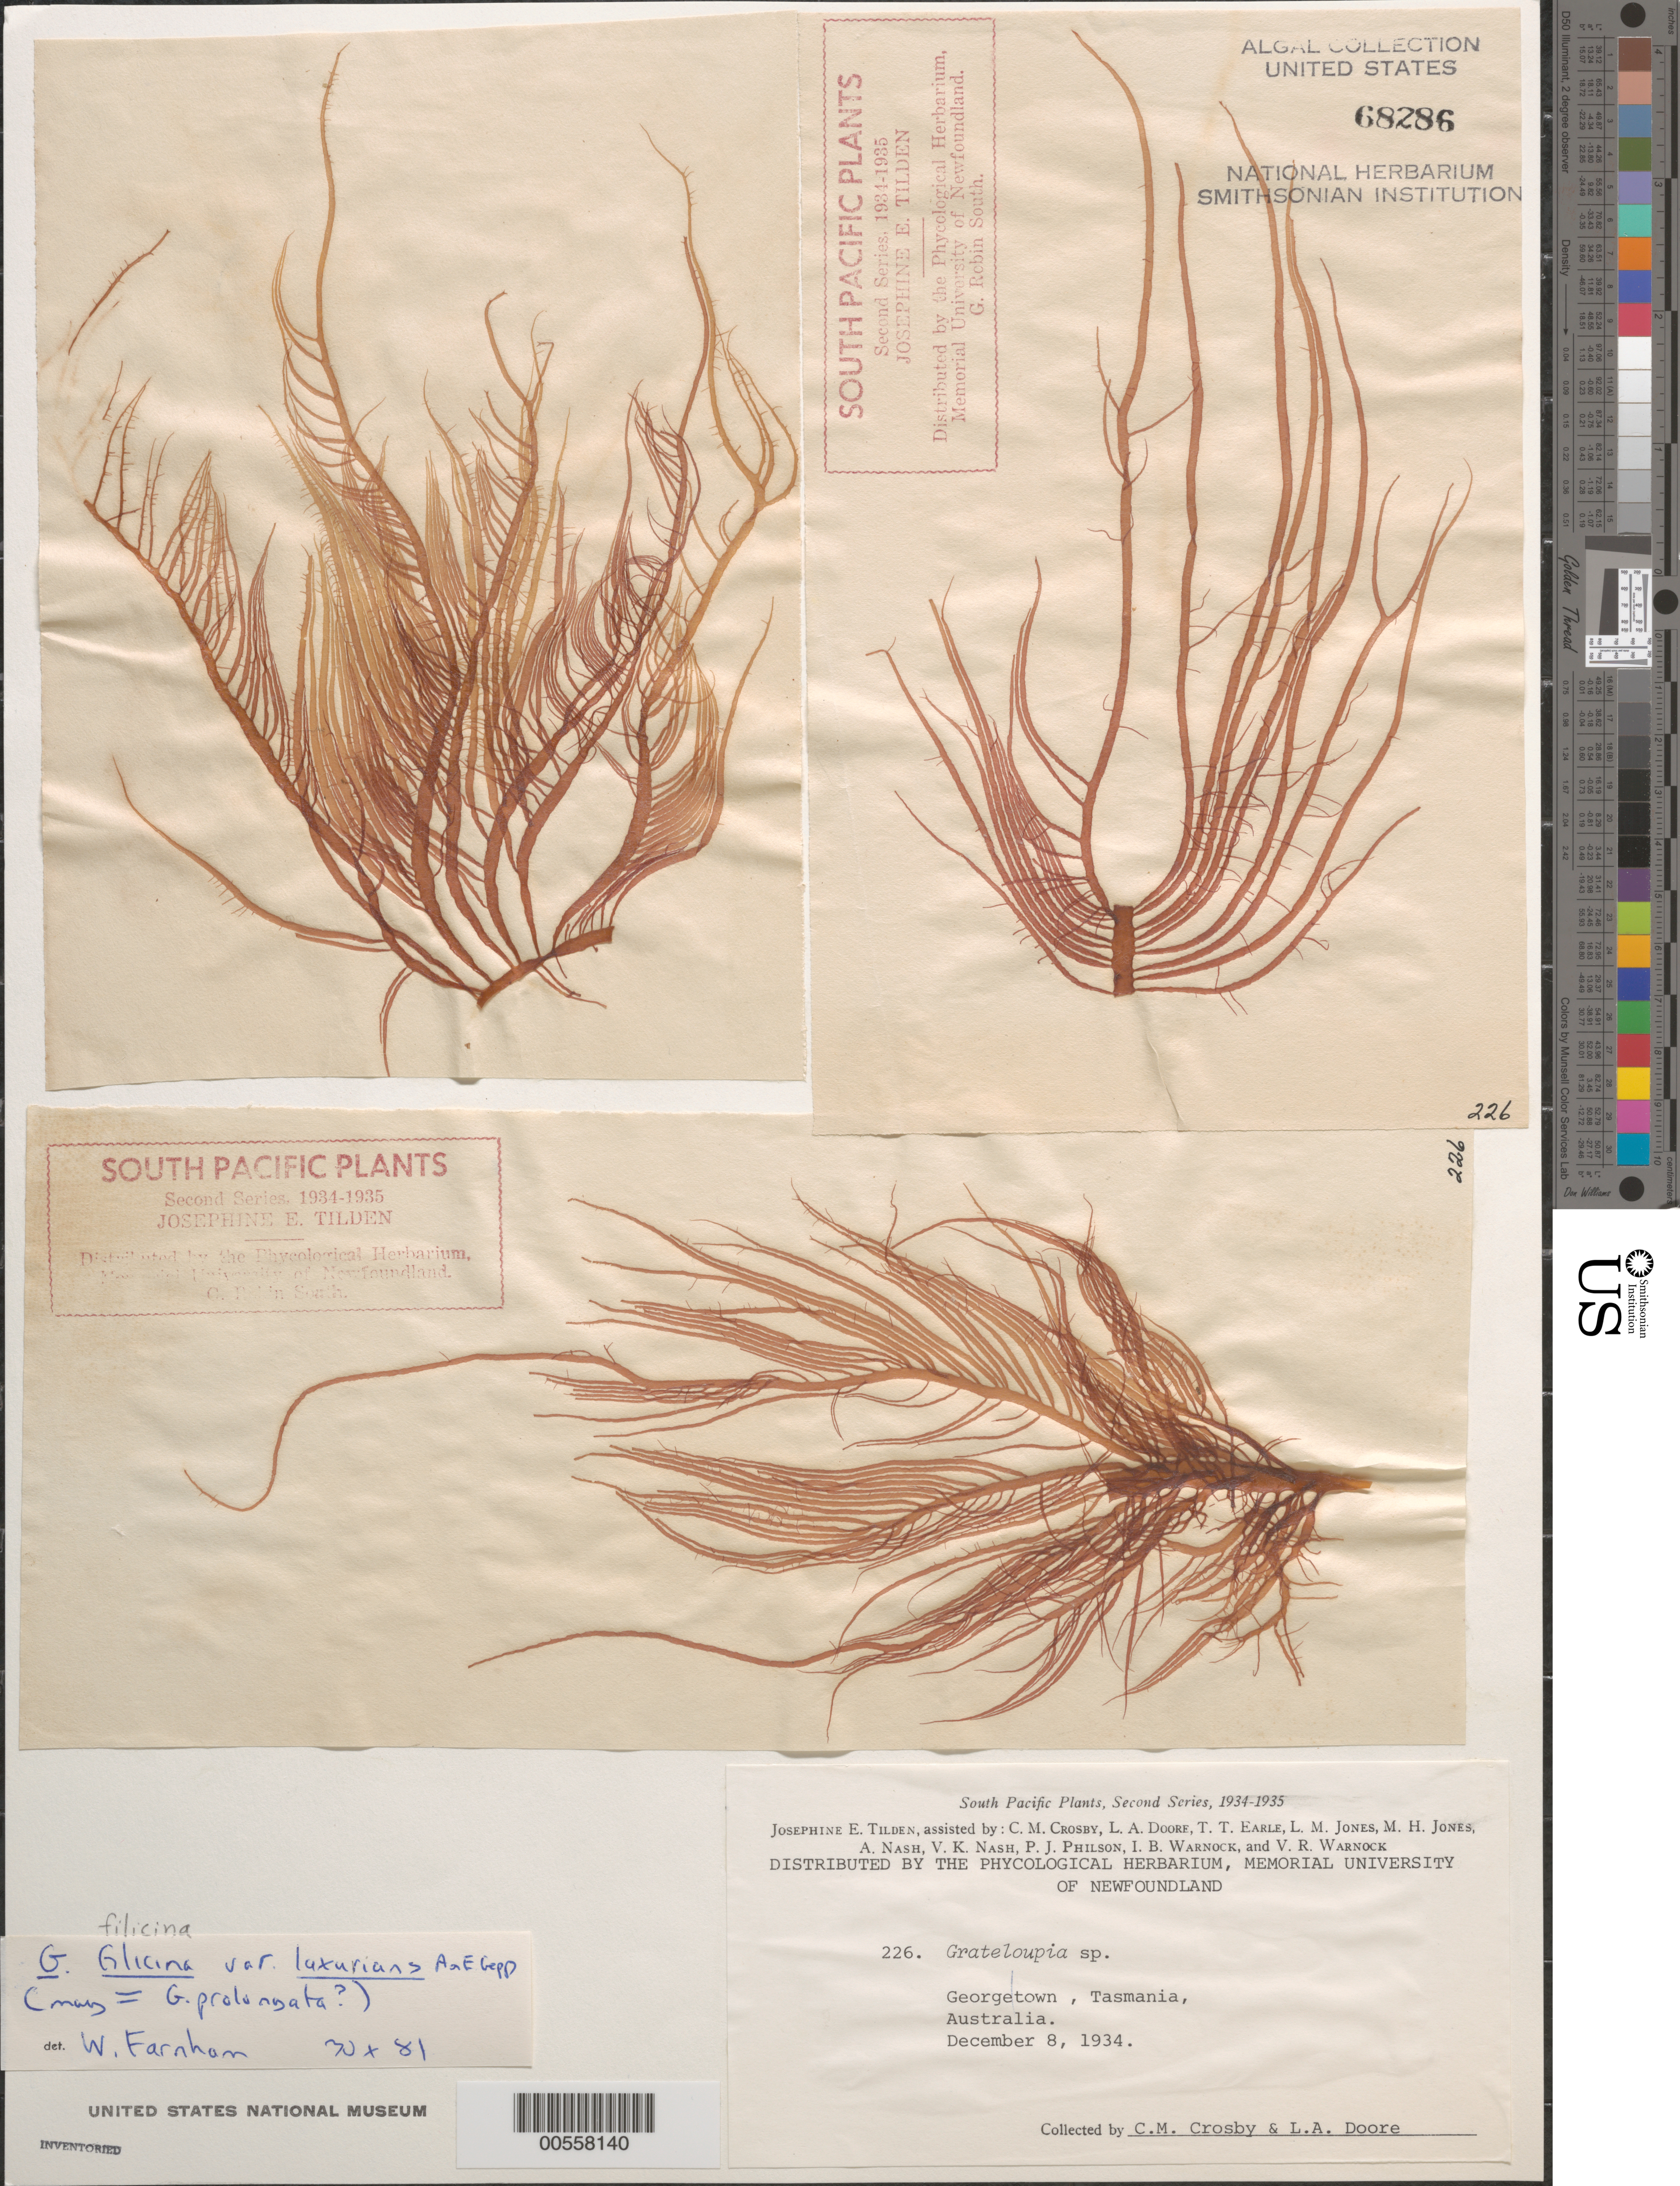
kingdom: Plantae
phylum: Rhodophyta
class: Florideophyceae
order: Halymeniales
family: Halymeniaceae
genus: Grateloupia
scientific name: Grateloupia filicina var. luxurians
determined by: Farnham, W. F.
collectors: C. M. Crosby & L. Doore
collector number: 226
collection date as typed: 08 Dec 1934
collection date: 1934-12-08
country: Australia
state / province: Tasmania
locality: George Town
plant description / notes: Tilden, South Pacific Plants, Second Series, 1934-1935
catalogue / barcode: US 68286